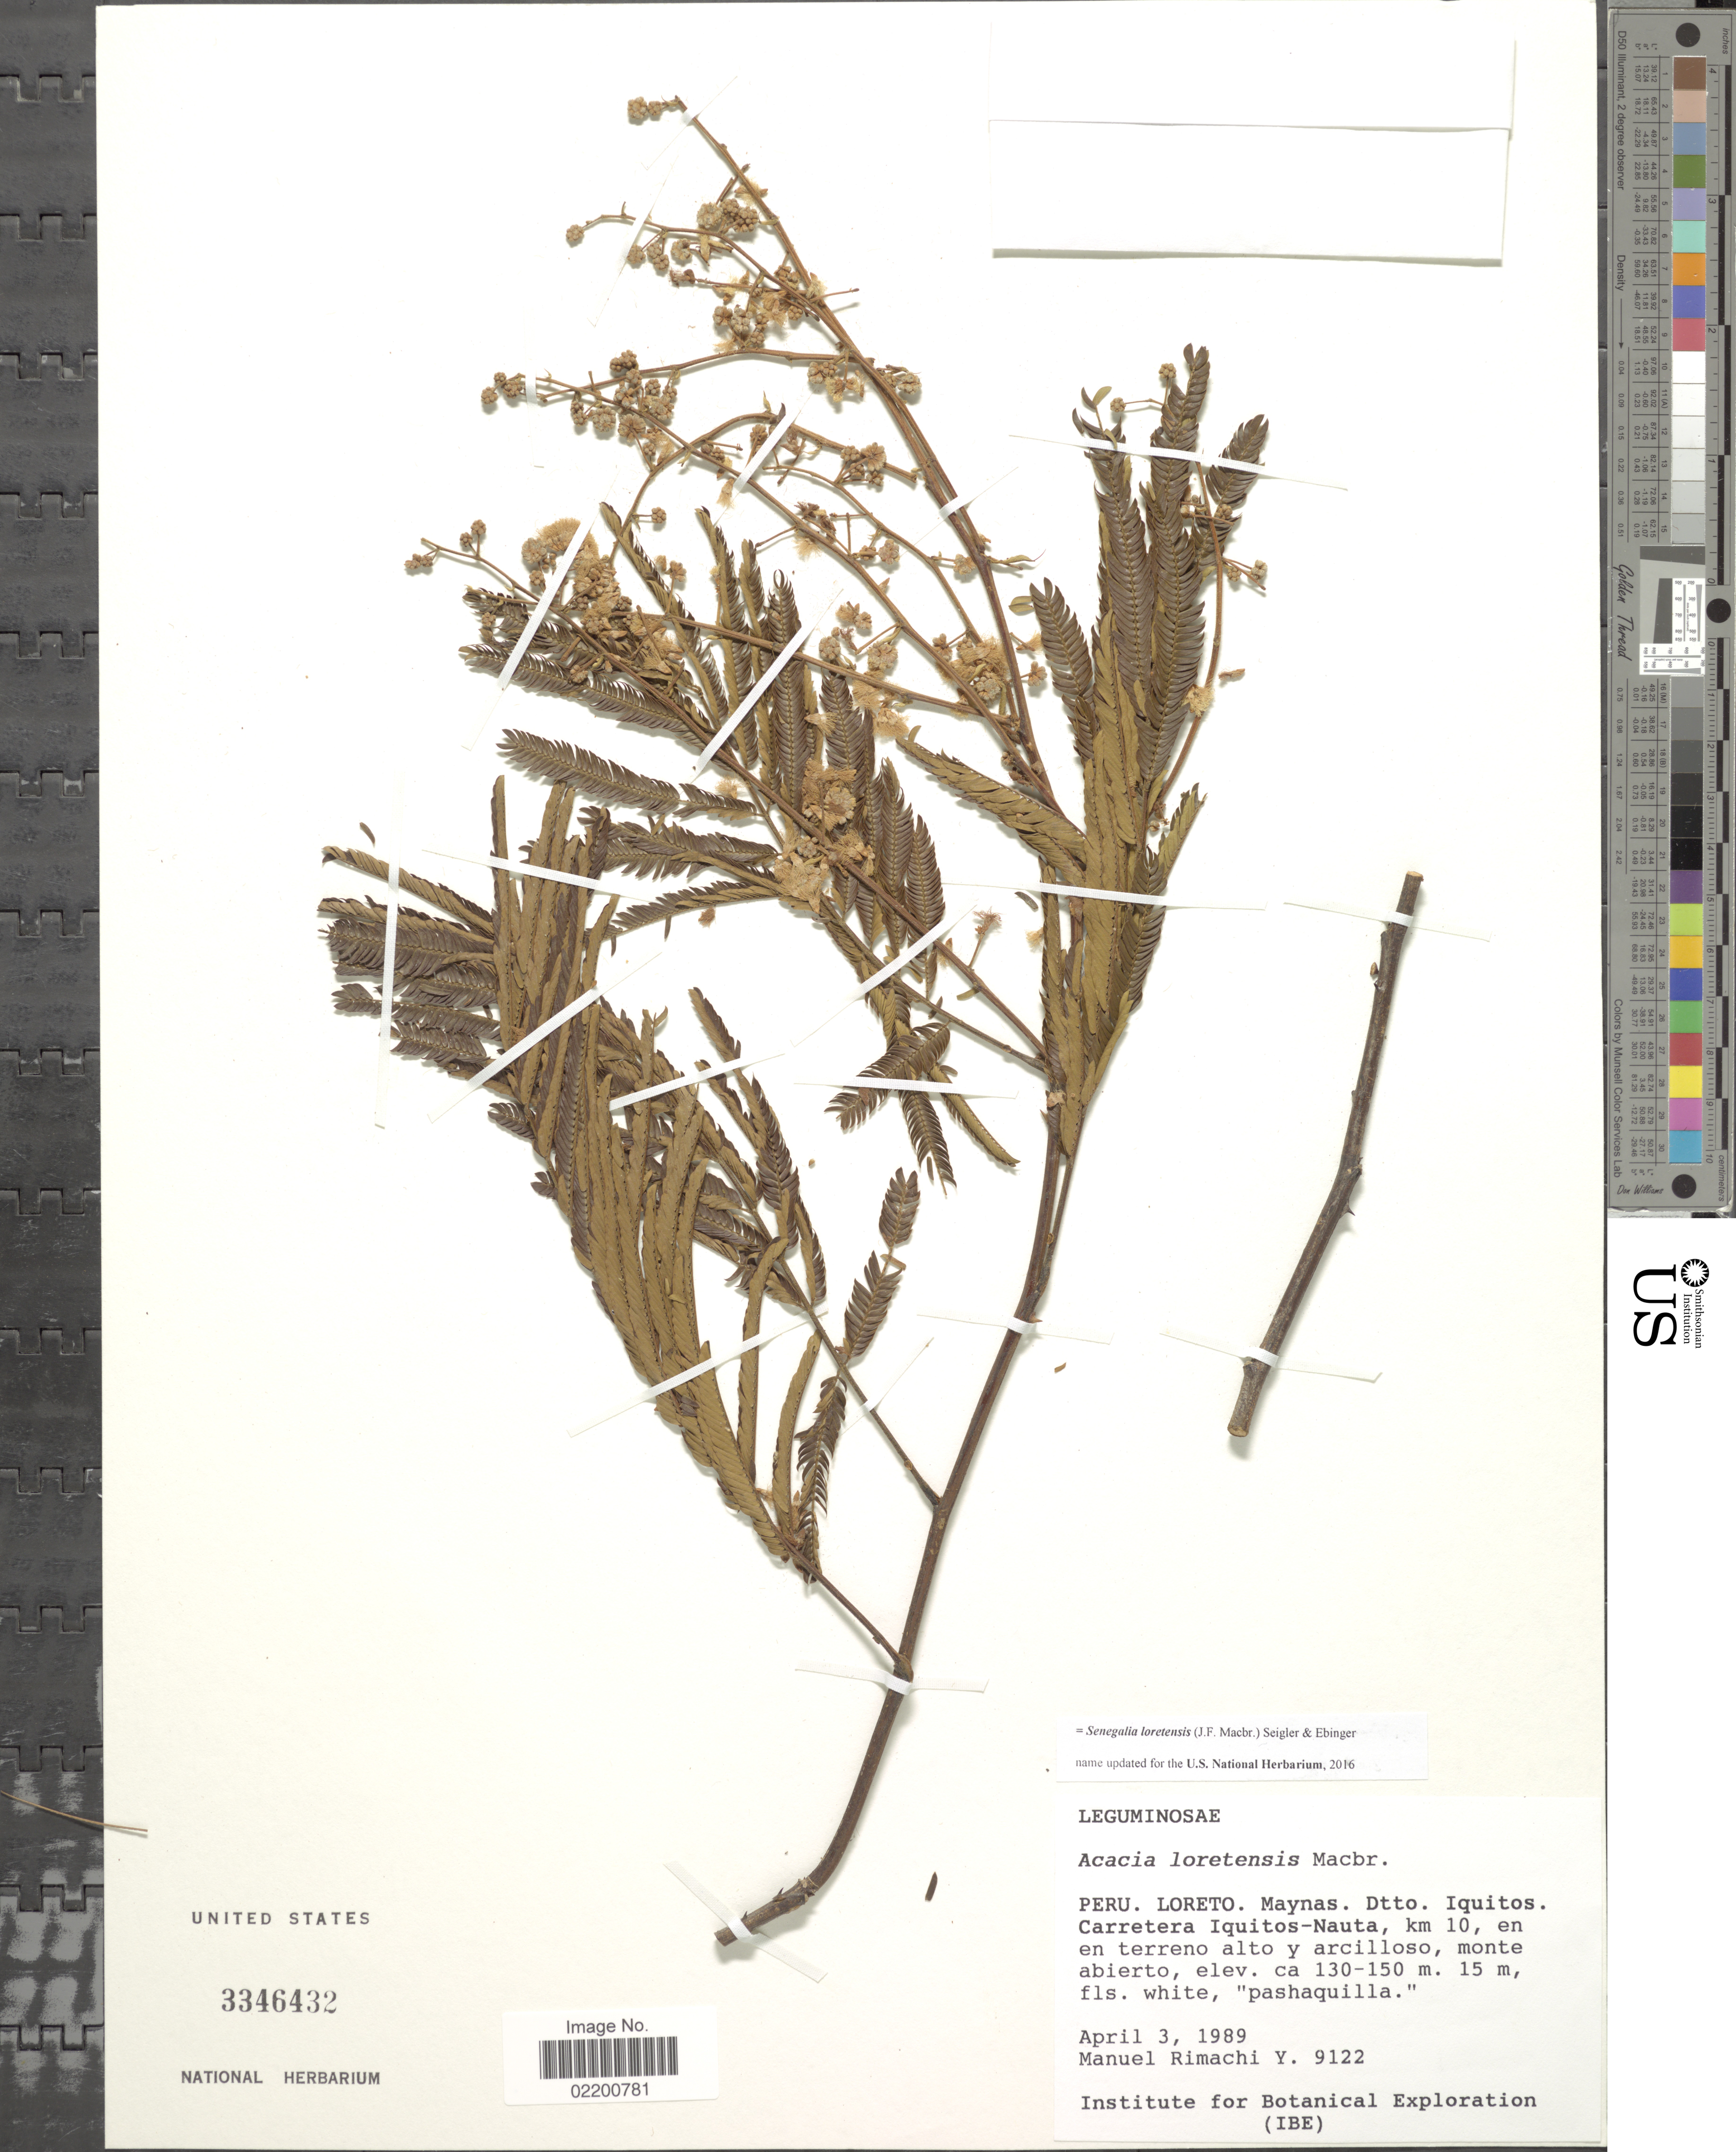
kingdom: Plantae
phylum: Tracheophyta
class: Magnoliopsida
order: Fabales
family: Fabaceae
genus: Senegalia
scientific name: Senegalia loretensis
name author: (J.F. Macbr.) Seigler & Ebinger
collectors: M. Rimachi Y.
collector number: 9122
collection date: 1989-04-03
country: Peru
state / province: Loreto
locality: Maynas, Dtto, Iquitos, Carretera Iquitos-Nauta, km 10 en en terreno alto y arcilloso, monte abierto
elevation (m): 130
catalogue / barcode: US 3346432